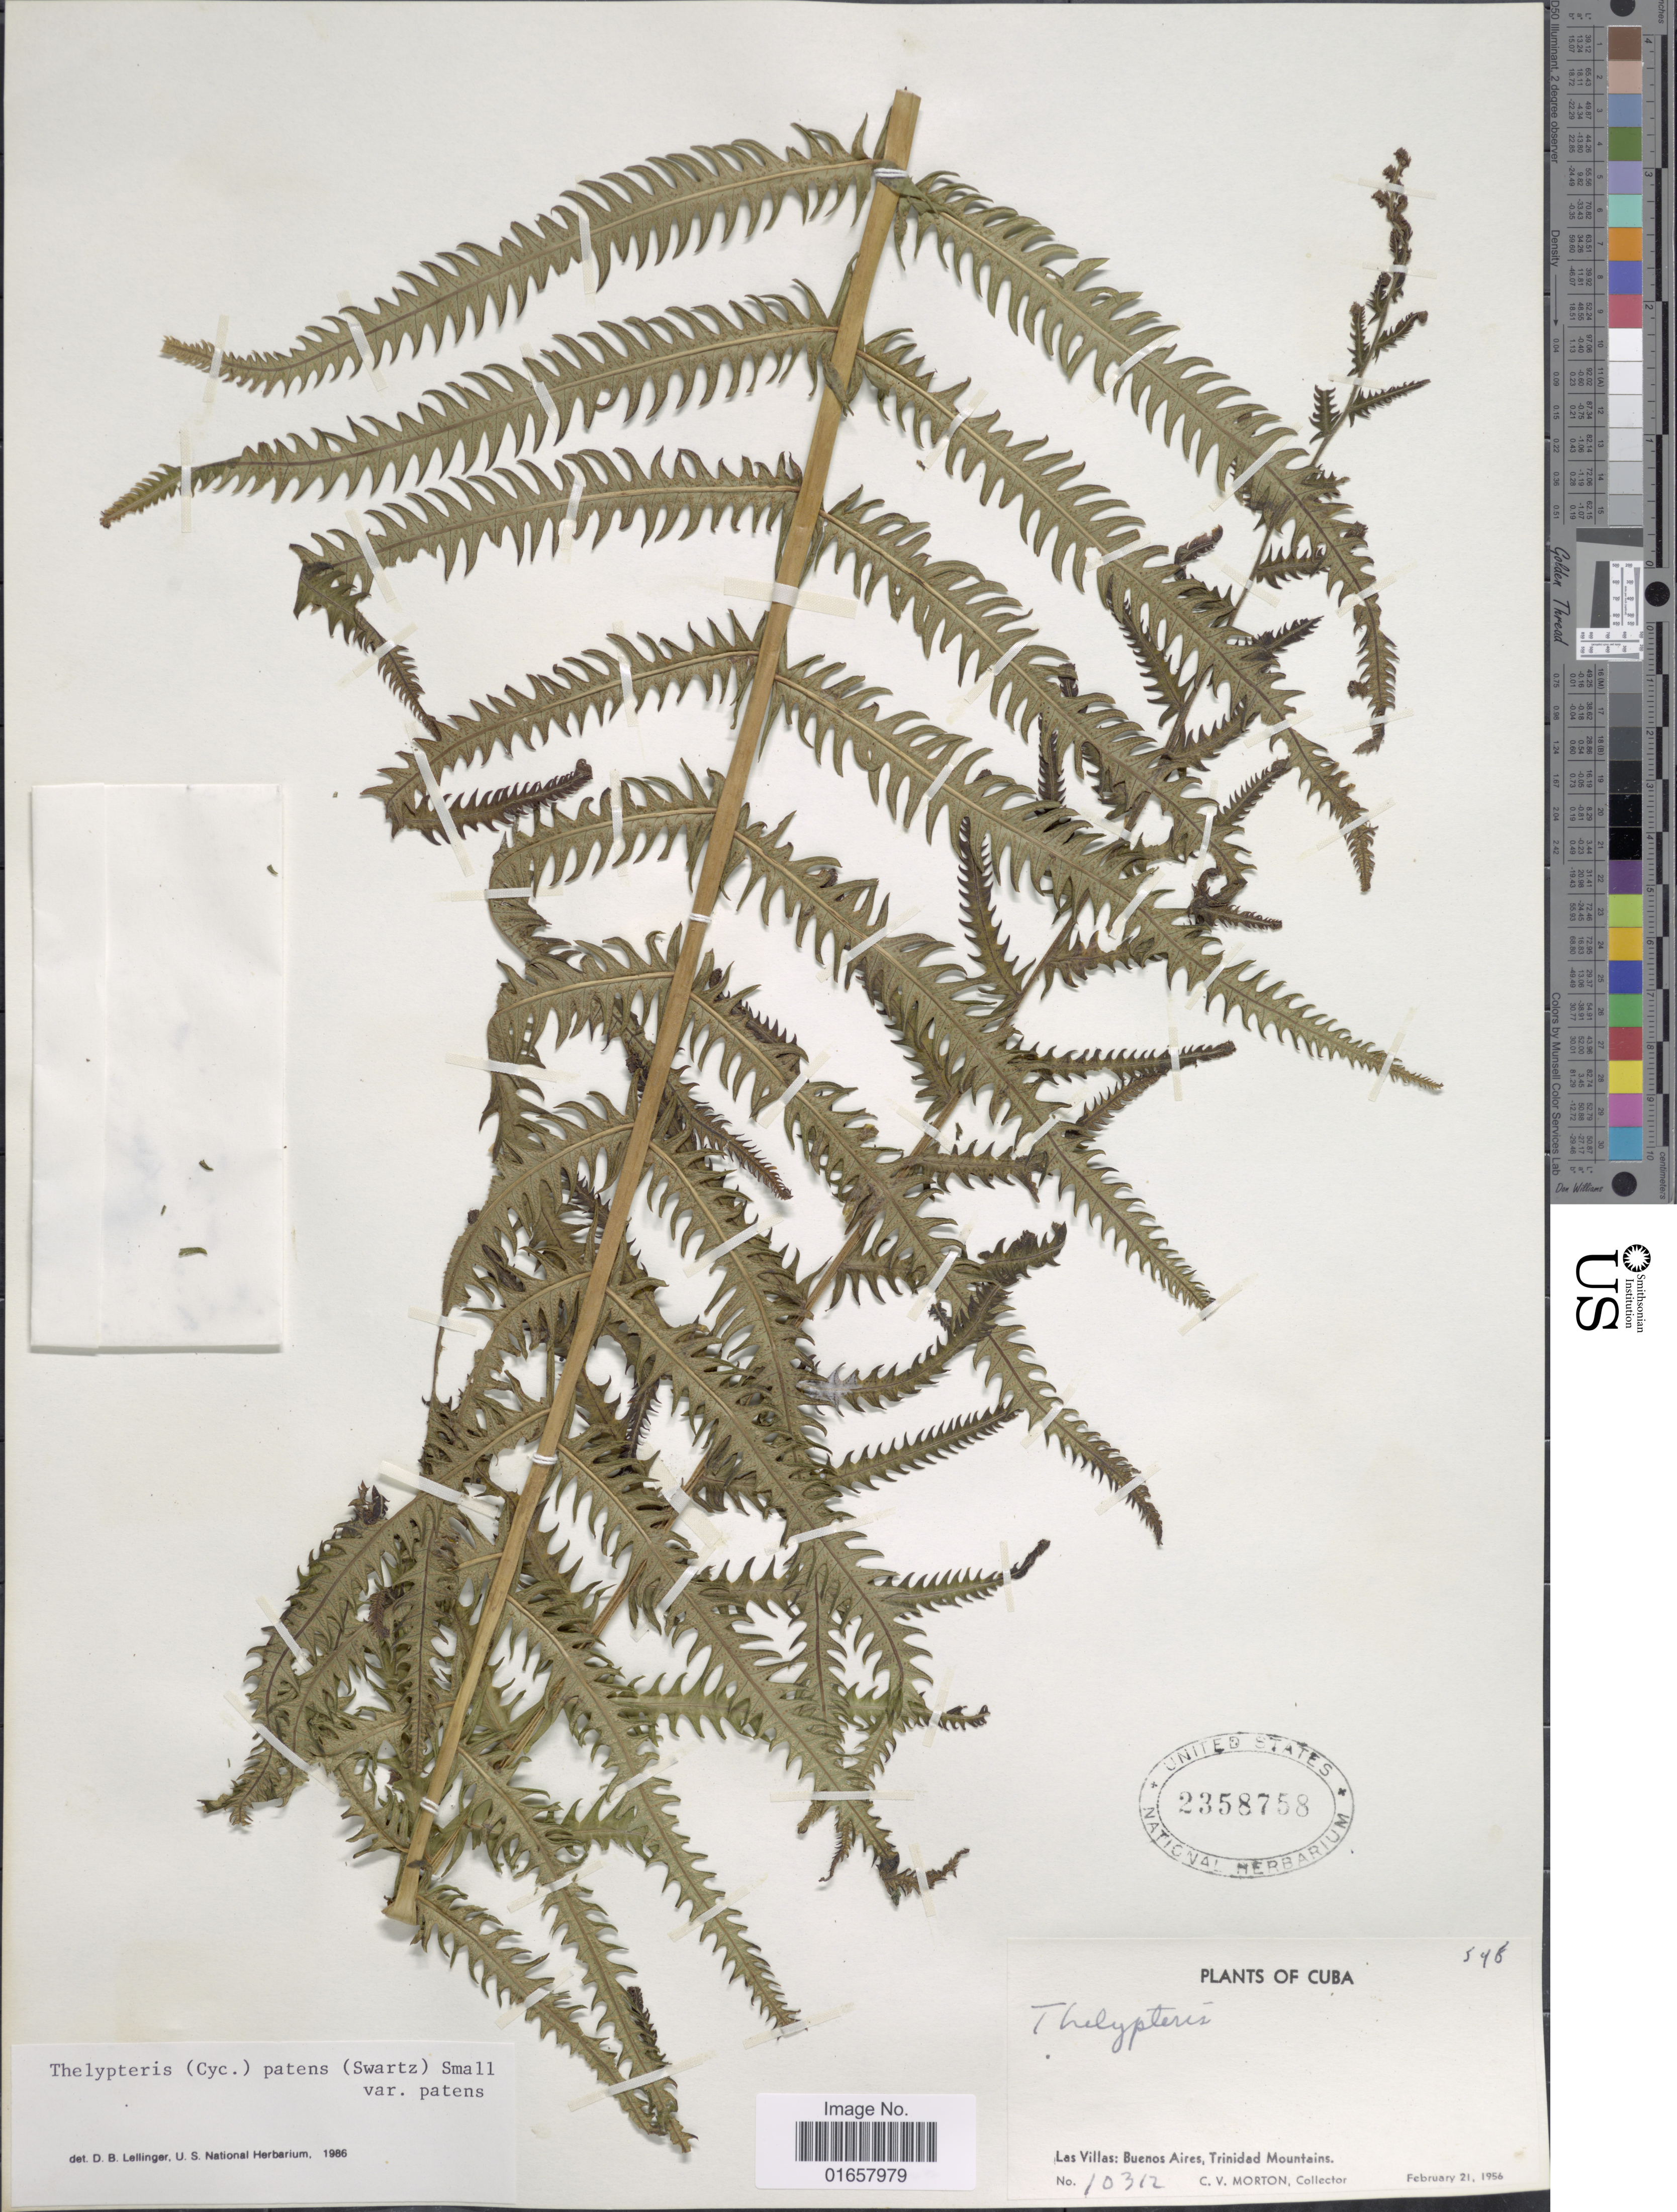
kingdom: Plantae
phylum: Tracheophyta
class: Polypodiopsida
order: Polypodiales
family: Thelypteridaceae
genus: Christella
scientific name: Christella patens var. patens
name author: (Sw.) Holttum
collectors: C. V. Morton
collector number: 10312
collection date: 1956-02-21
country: Cuba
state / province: Las Villas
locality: Cuba, Las Villas: Buenos Aires, Trinidad Mountains.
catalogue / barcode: US 2358758